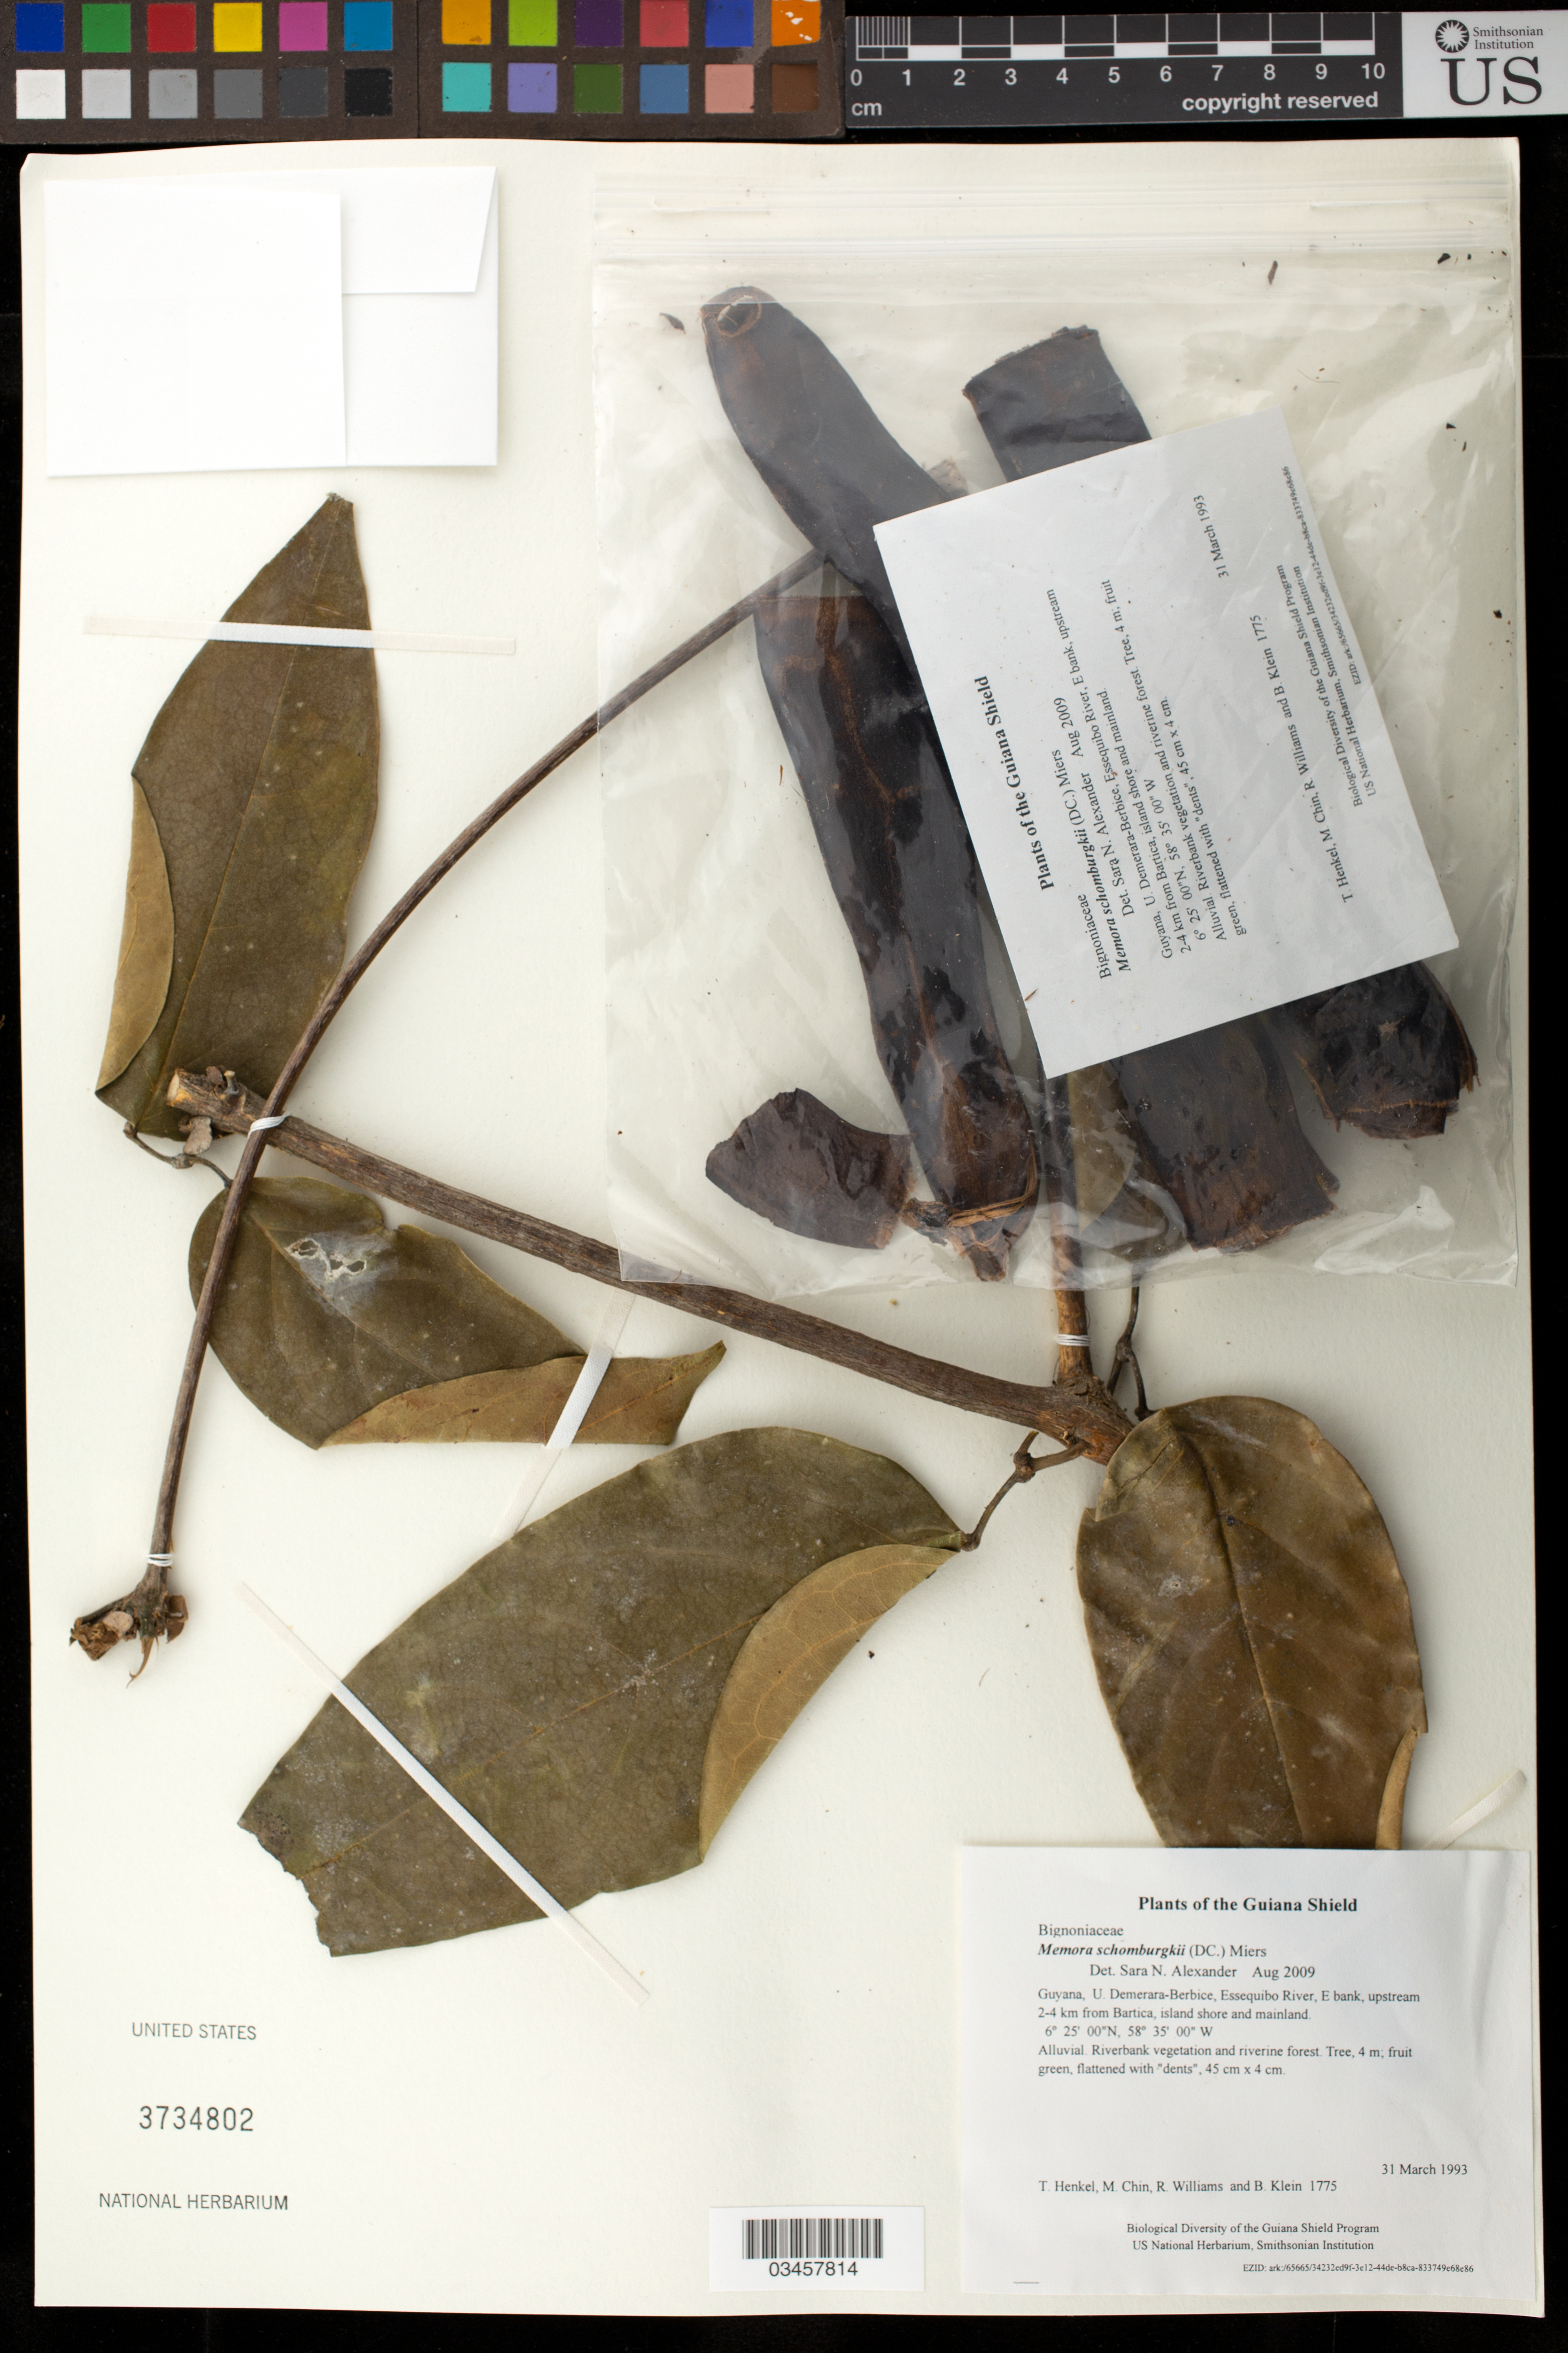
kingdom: Plantae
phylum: Tracheophyta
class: Magnoliopsida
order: Lamiales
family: Bignoniaceae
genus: Adenocalymma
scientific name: Adenocalymma schomburgkii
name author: (DC.) L.G. Lohmann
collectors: T. Henkel, M. Chin, R. Williams & B. Klein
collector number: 1775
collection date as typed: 31 March 1993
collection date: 1993-03-31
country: Guyana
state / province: U. Demerara-Berbice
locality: Essequibo River, E bank, upstream 2-4 km from Bartica, island shore and mainland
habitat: Alluvial. Riverbank vegetation and riverine forest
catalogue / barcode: US 3734802